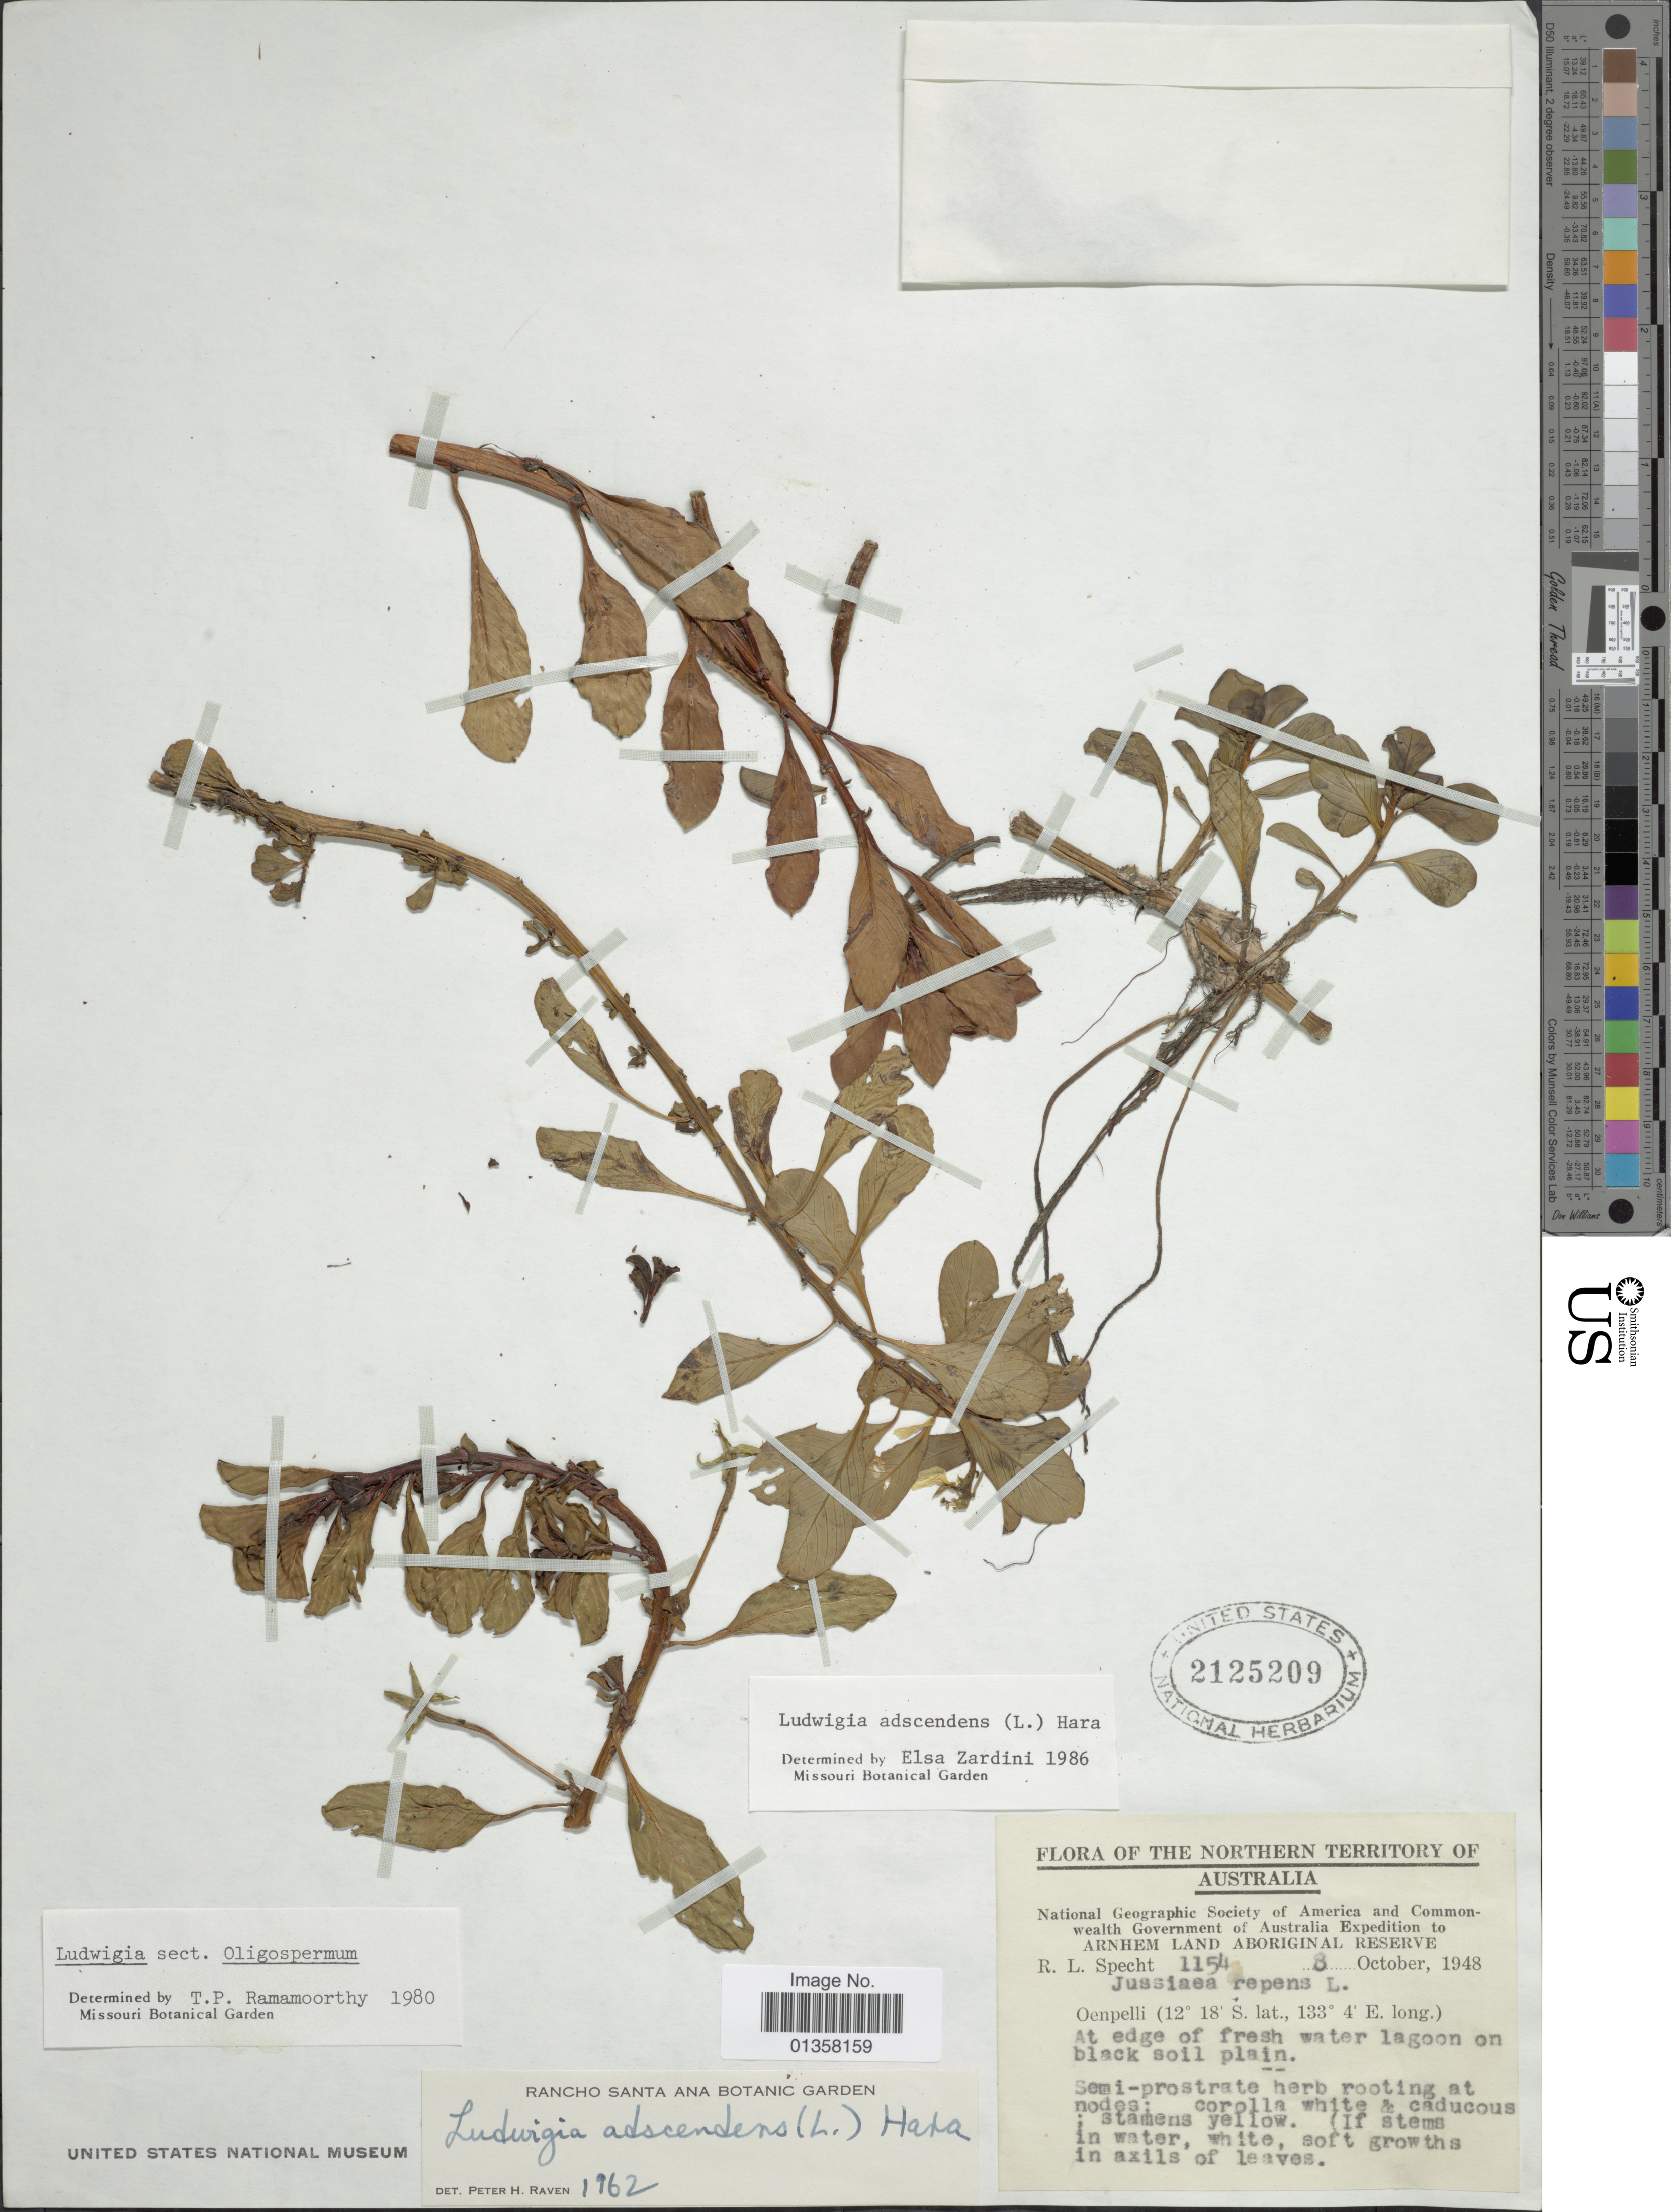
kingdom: Plantae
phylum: Tracheophyta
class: Magnoliopsida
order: Myrtales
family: Onagraceae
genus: Ludwigia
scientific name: Ludwigia adscendens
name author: (L.) H. Hara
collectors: R. L. Specht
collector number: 1154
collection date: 1948-10-08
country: Australia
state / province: Northern Territory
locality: Oenpelli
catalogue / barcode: US 2125209